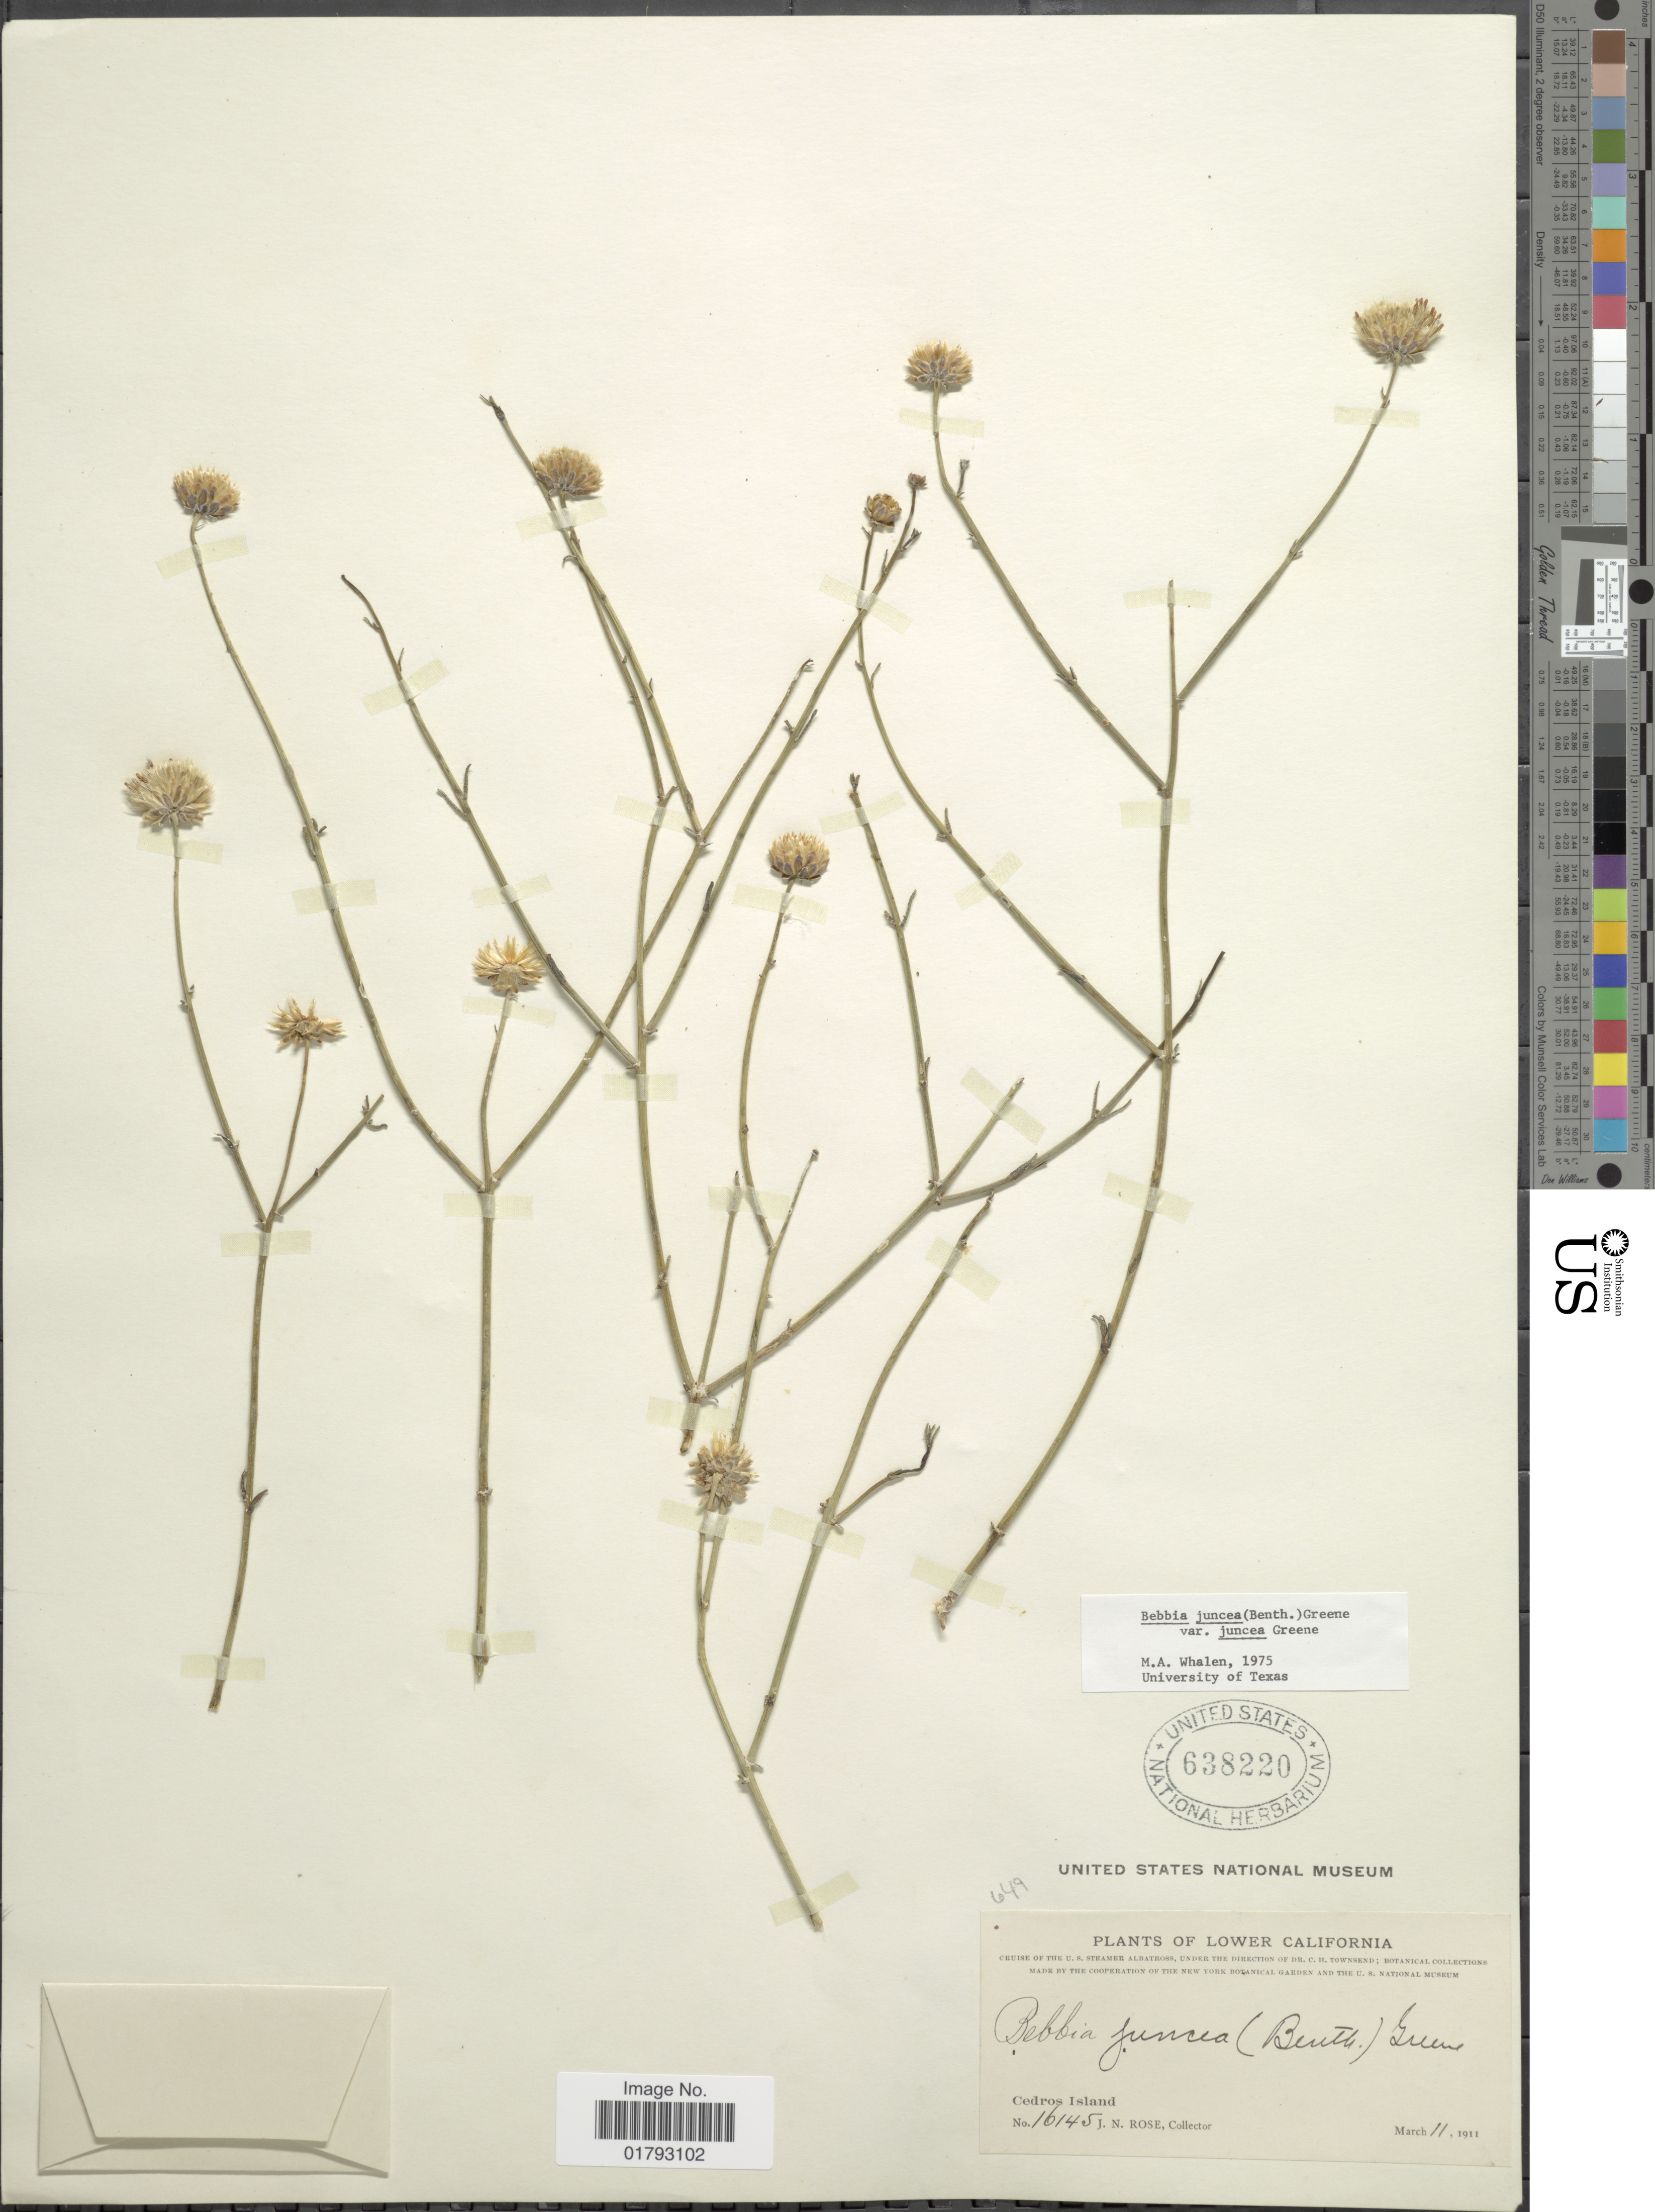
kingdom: Plantae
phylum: Tracheophyta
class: Magnoliopsida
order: Asterales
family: Asteraceae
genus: Bebbia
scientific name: Bebbia juncea var. juncea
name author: (Benth.) Greene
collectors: J. N. Rose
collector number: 16145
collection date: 1911-03-11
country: Mexico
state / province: Baja California Sur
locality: Lower California, Cedros Island.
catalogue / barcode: US 638220